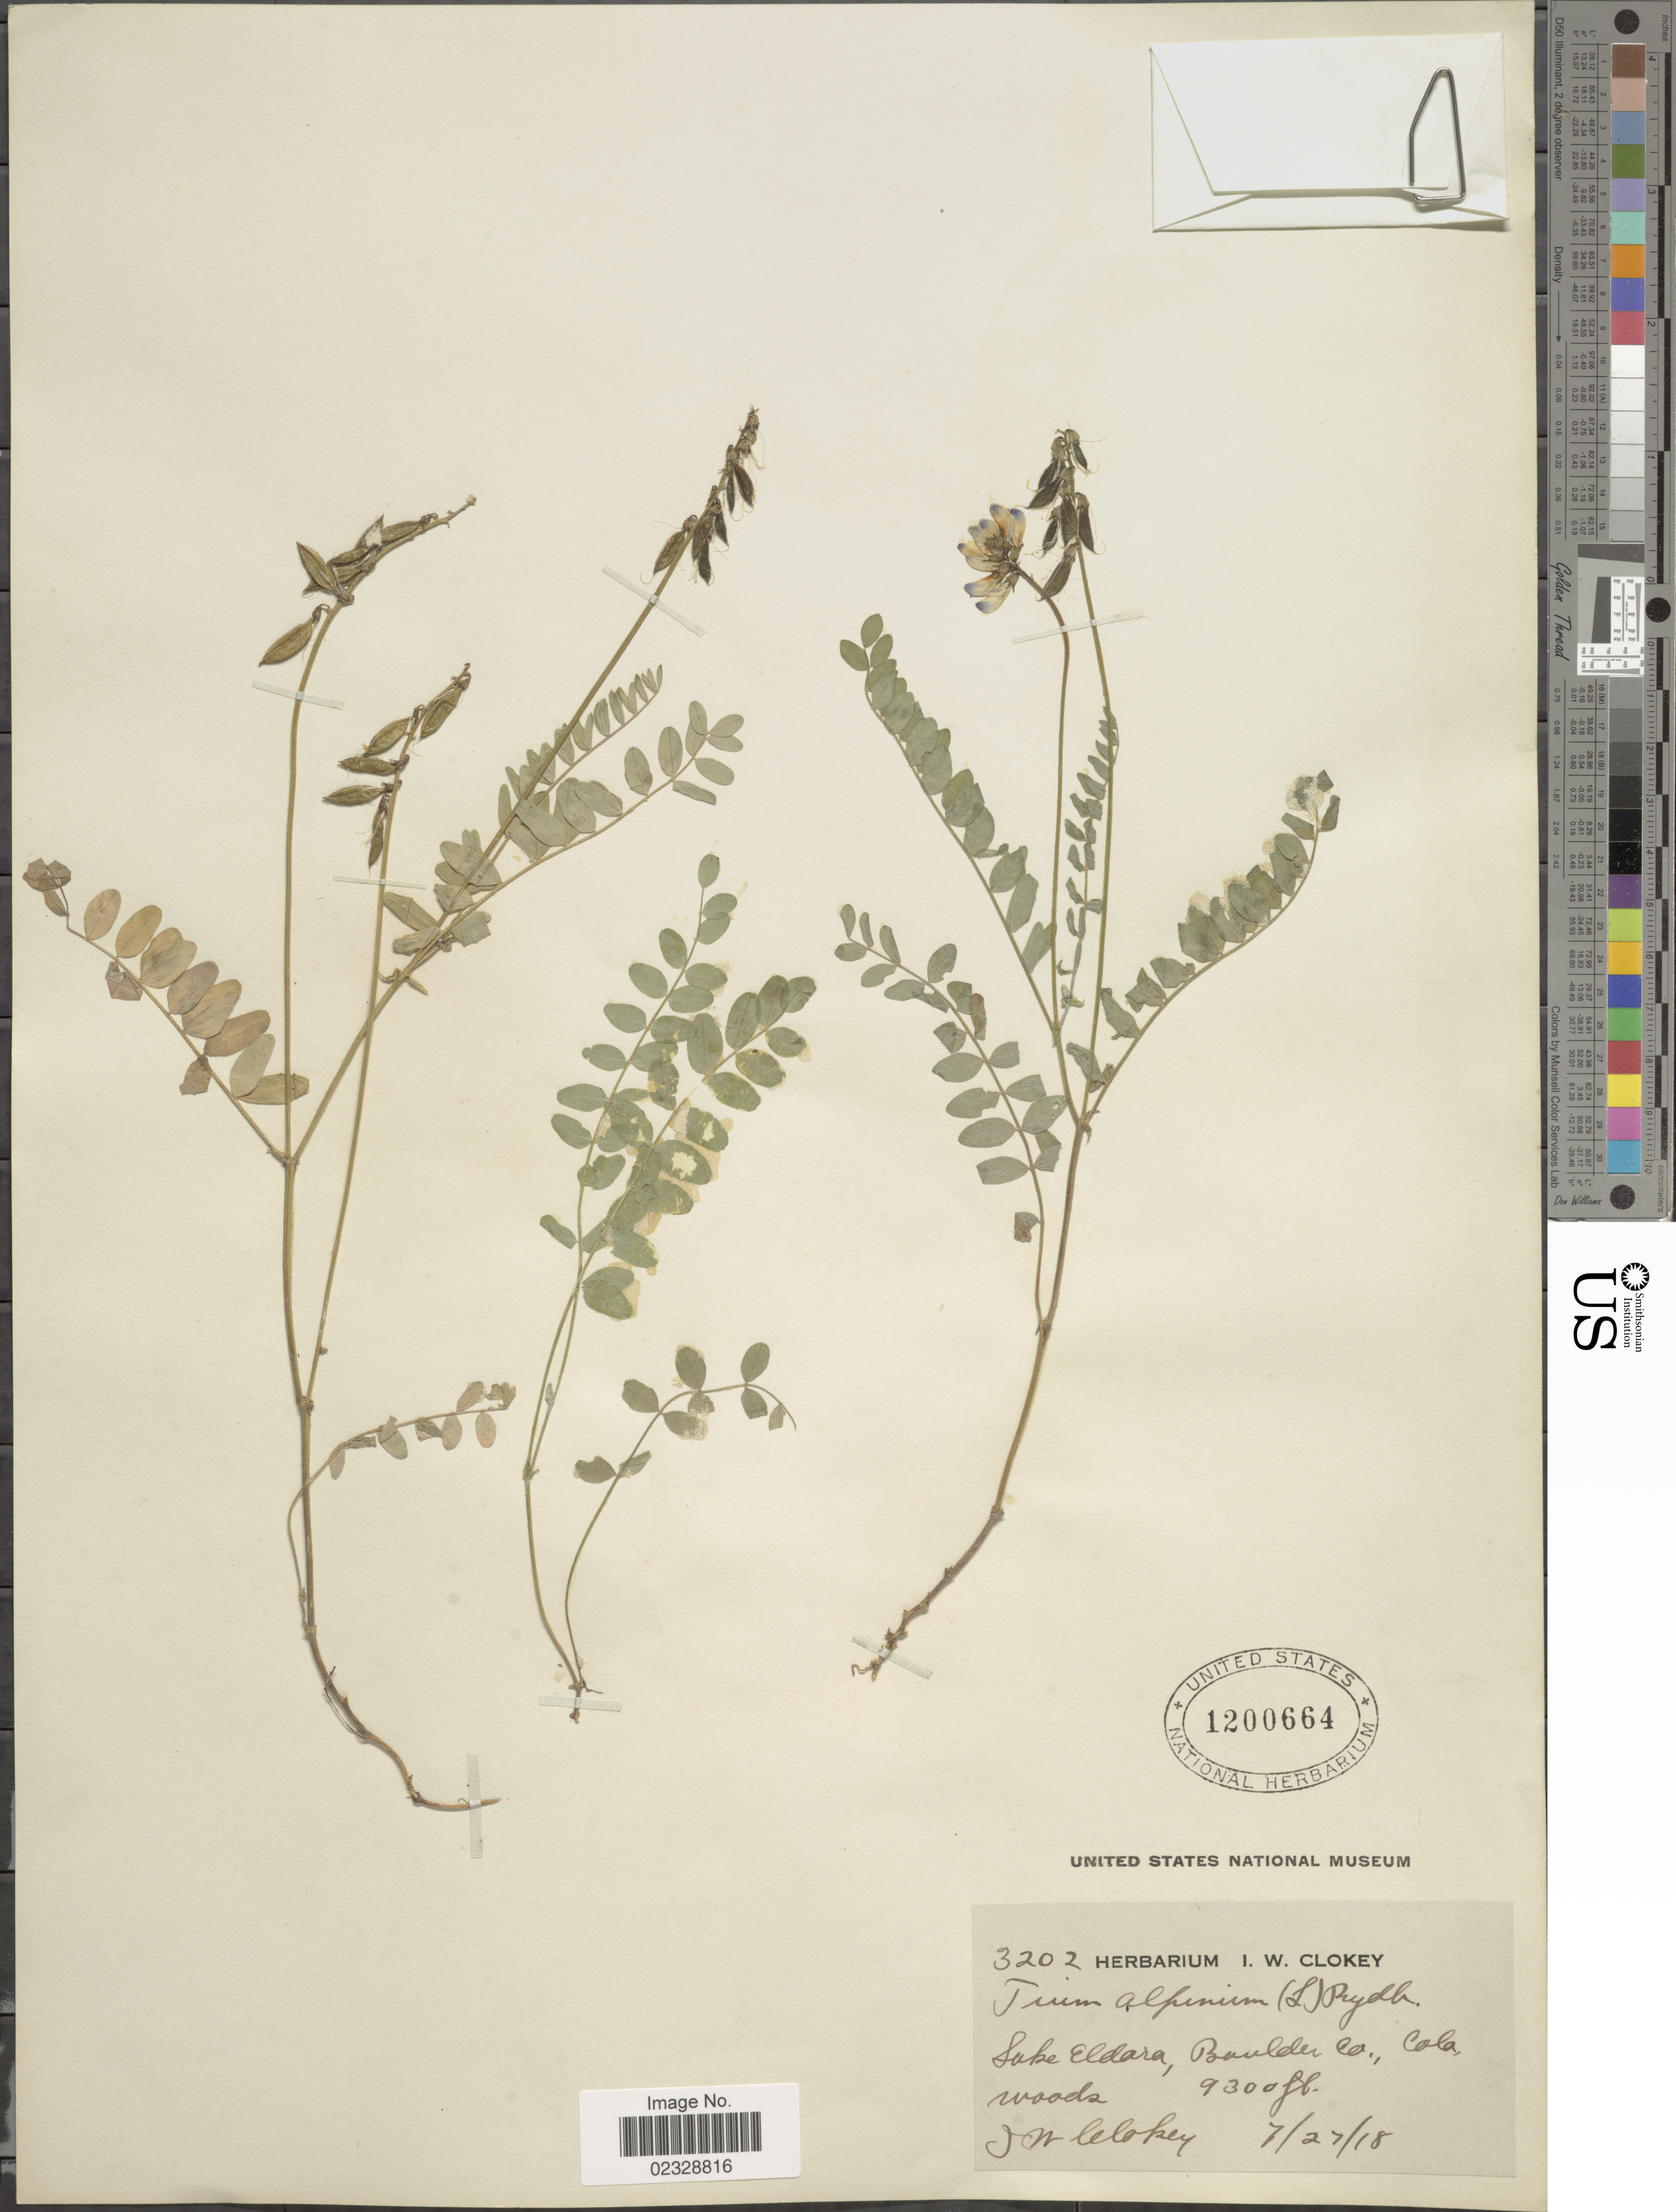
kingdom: Plantae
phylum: Tracheophyta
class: Magnoliopsida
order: Fabales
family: Fabaceae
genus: Astragalus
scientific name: Astragalus alpinus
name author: L.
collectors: I. W. Clokey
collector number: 3202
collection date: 1918-07-27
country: United States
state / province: Colorado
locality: Lake Eldara, Boulder Co.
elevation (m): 2835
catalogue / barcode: US 1200664